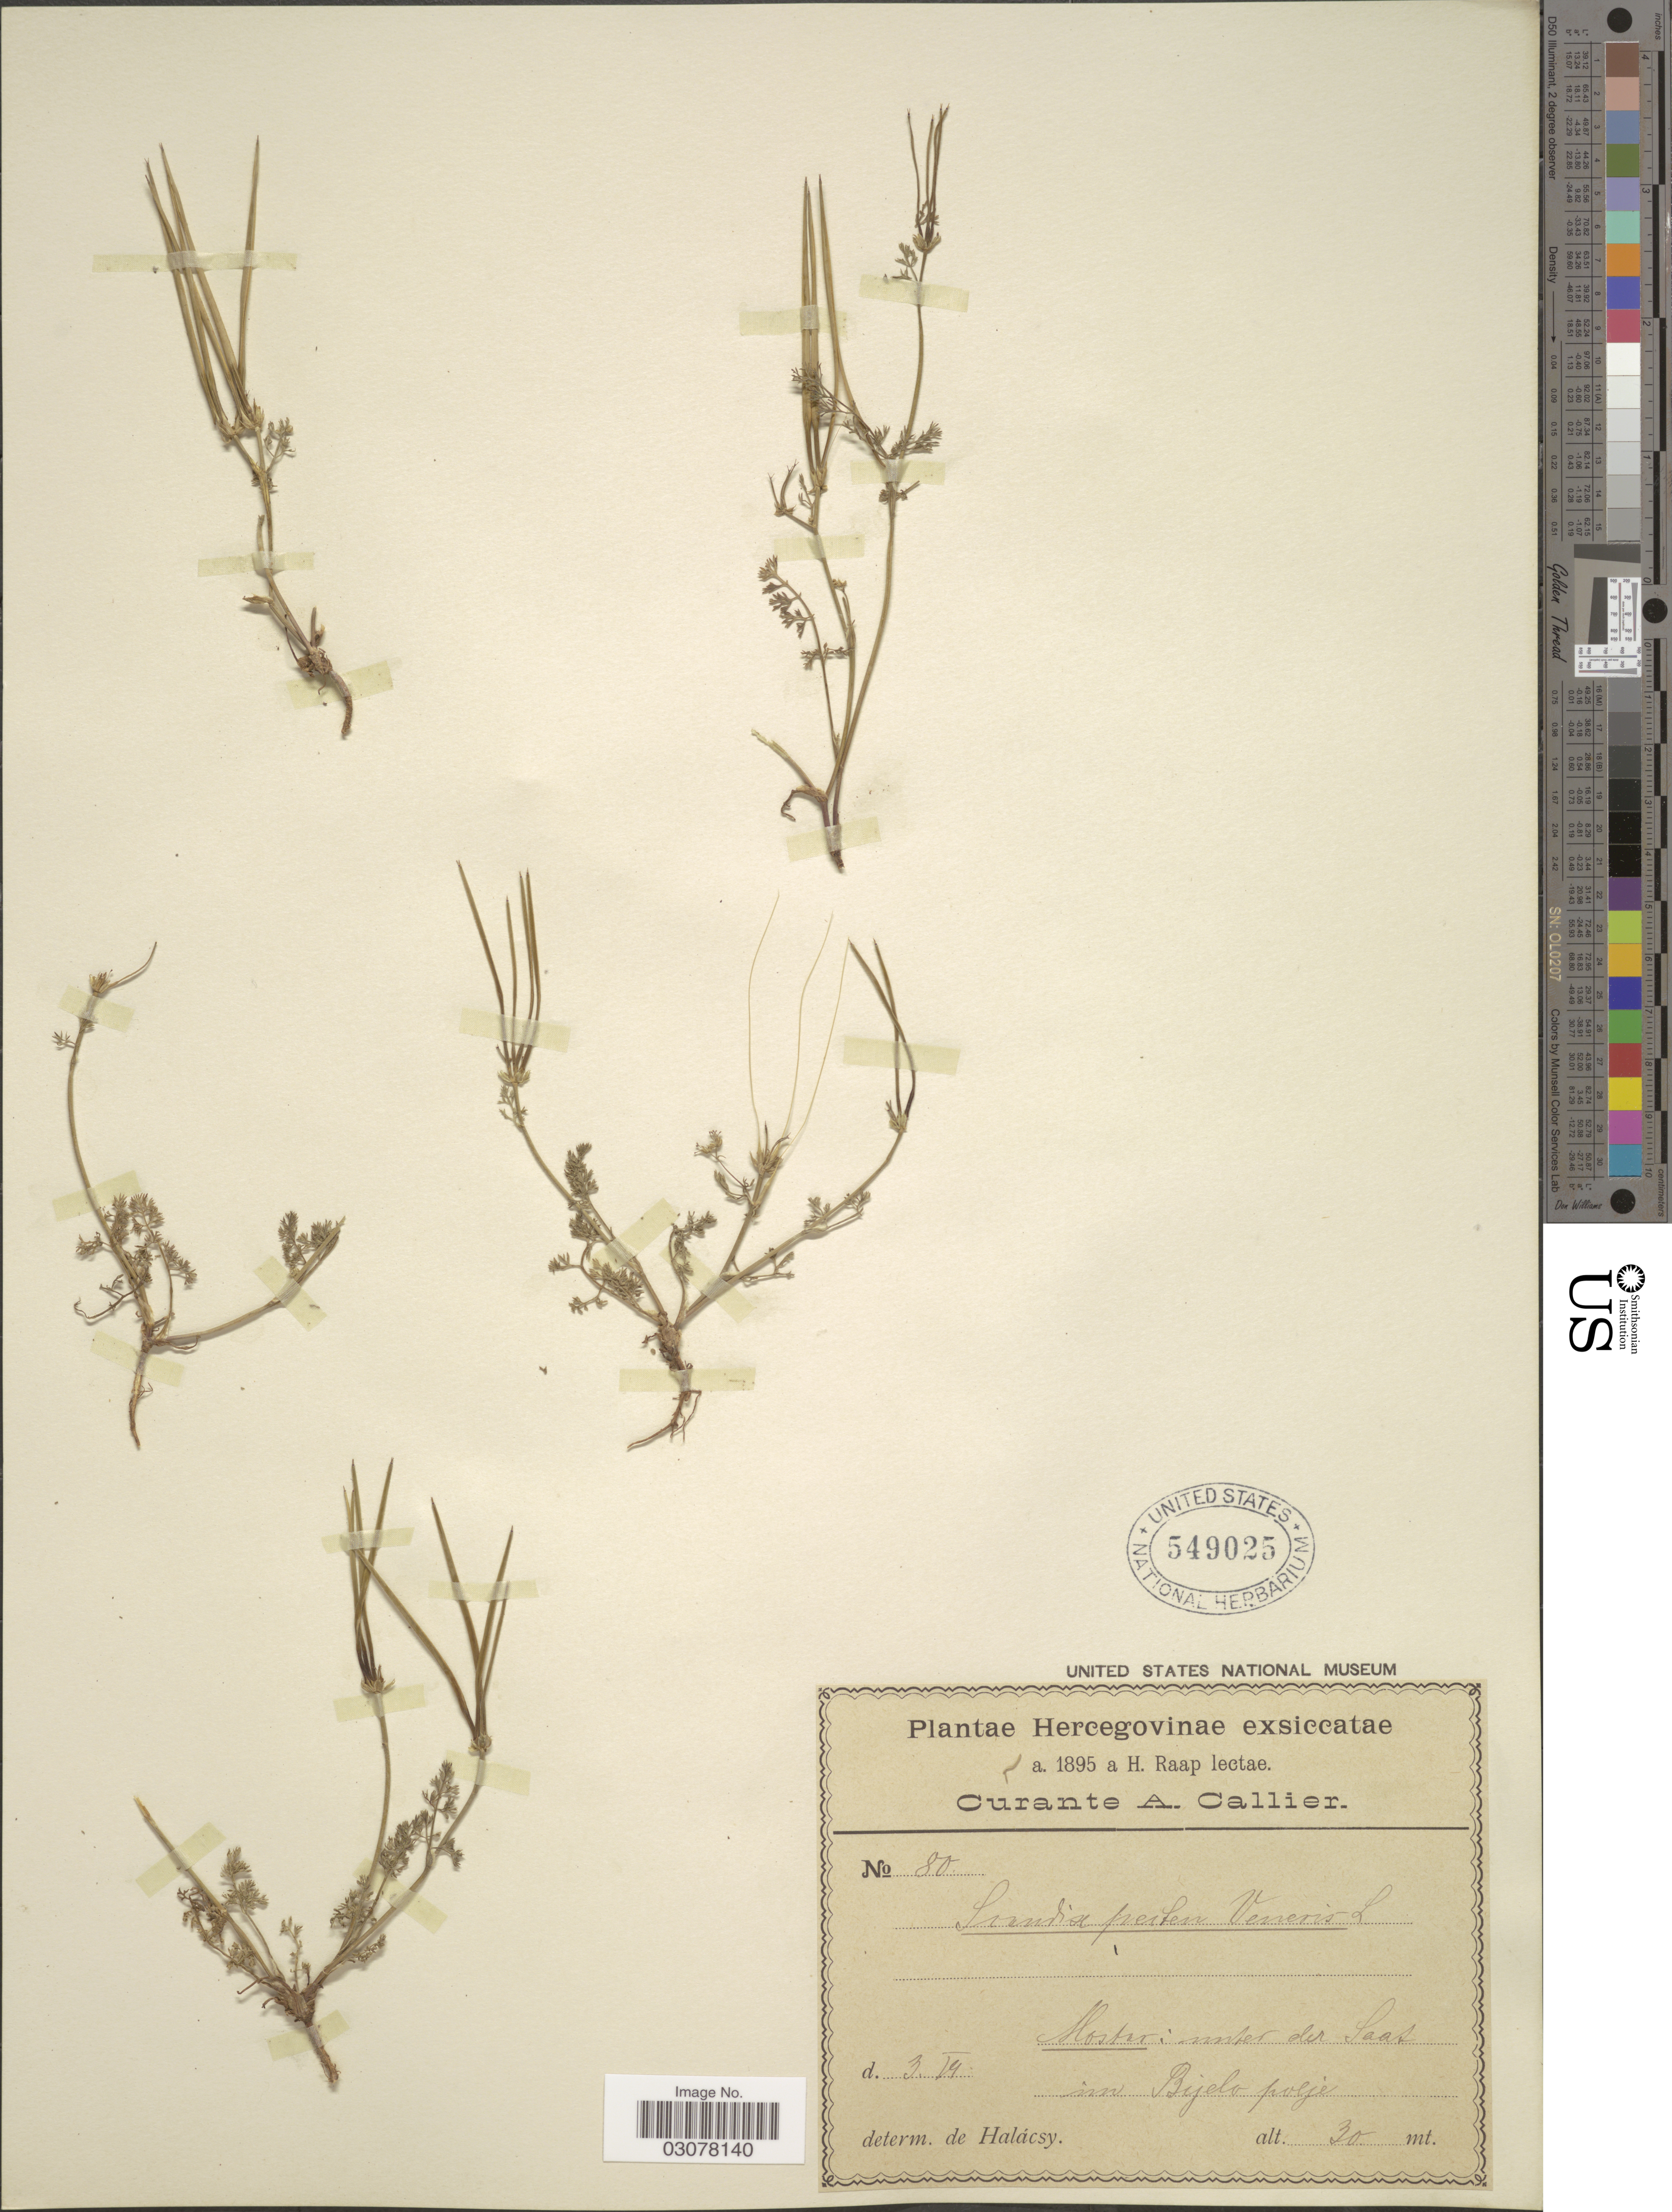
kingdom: Plantae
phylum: Tracheophyta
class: Magnoliopsida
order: Apiales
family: Apiaceae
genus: Scandix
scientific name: Scandix pecten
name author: Scop.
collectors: H. Raap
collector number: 80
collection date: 1895-06-03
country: Bosnia and Herzegovina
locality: Hercegovinae. Mostar: unter der Saat im Bijelo polje.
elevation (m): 30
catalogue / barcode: US 549025